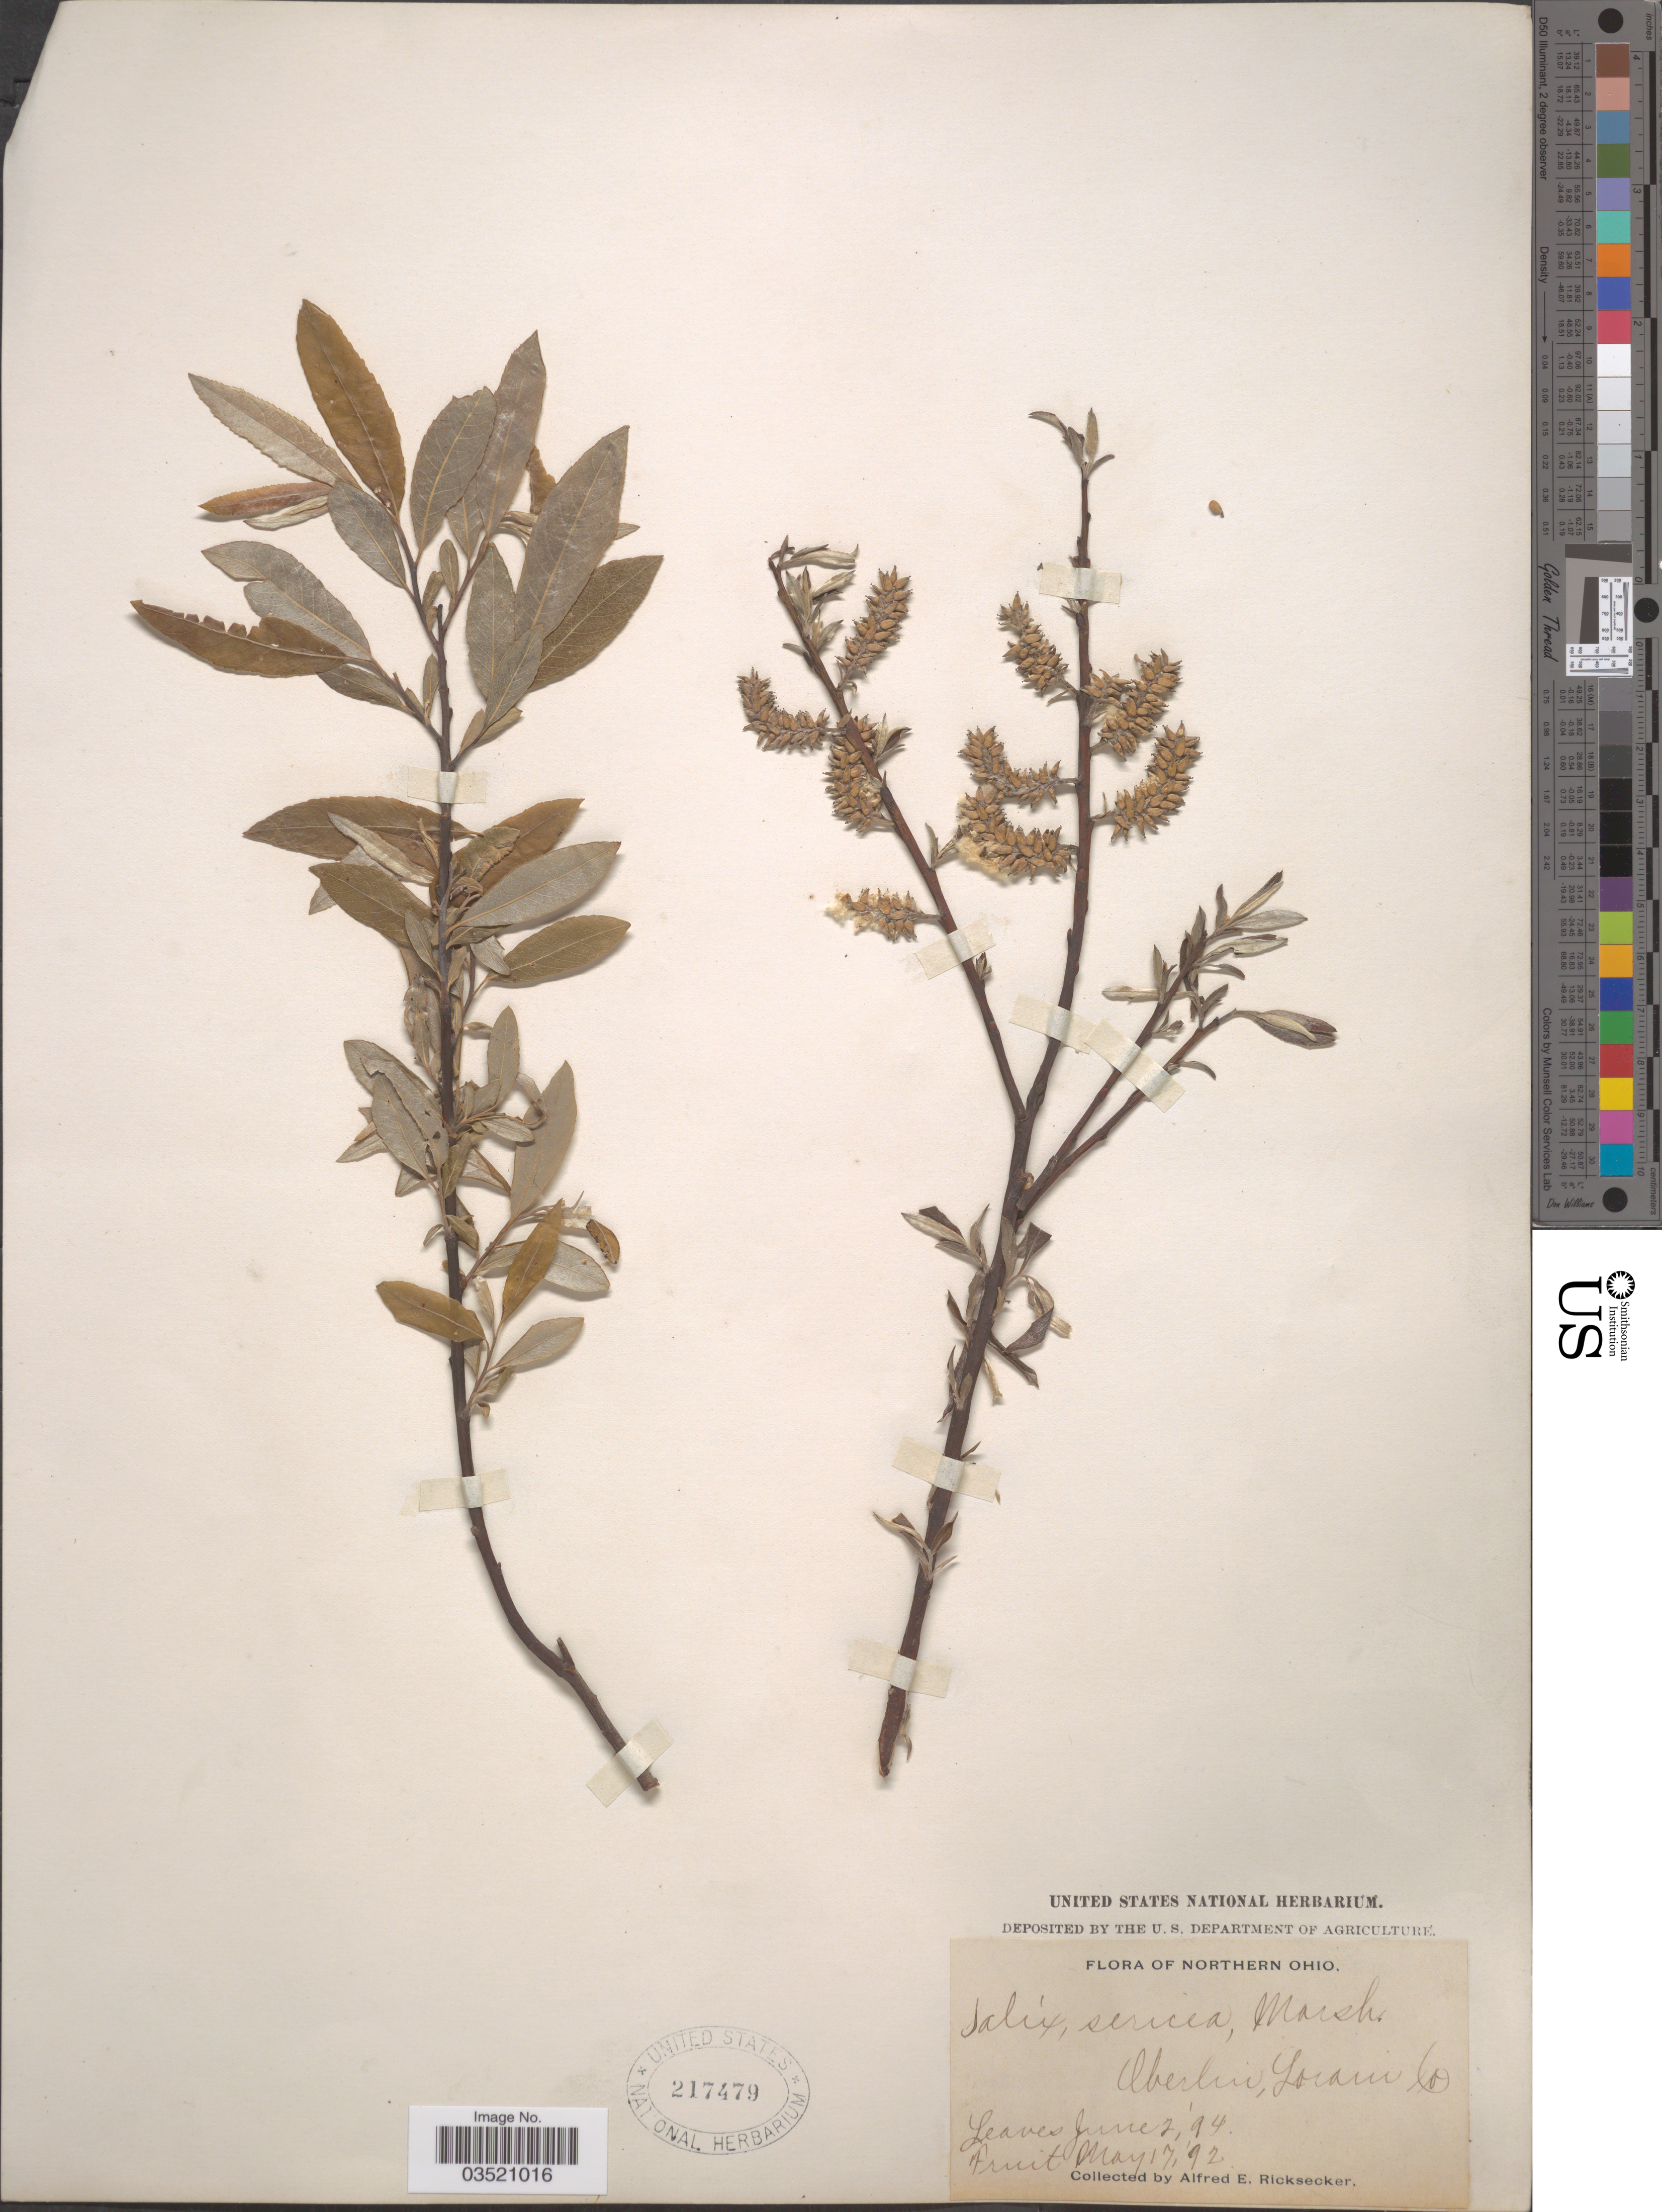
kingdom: Plantae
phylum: Tracheophyta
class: Magnoliopsida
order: Malpighiales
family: Salicaceae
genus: Salix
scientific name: Salix sericea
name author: Marshall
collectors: A. E. Ricksecker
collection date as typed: Transcribed d/m/y: 17/5/92 to 2/6/94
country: United States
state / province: Ohio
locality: Northern Ohio. Oberlin, Lorain Co.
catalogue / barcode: US 217479